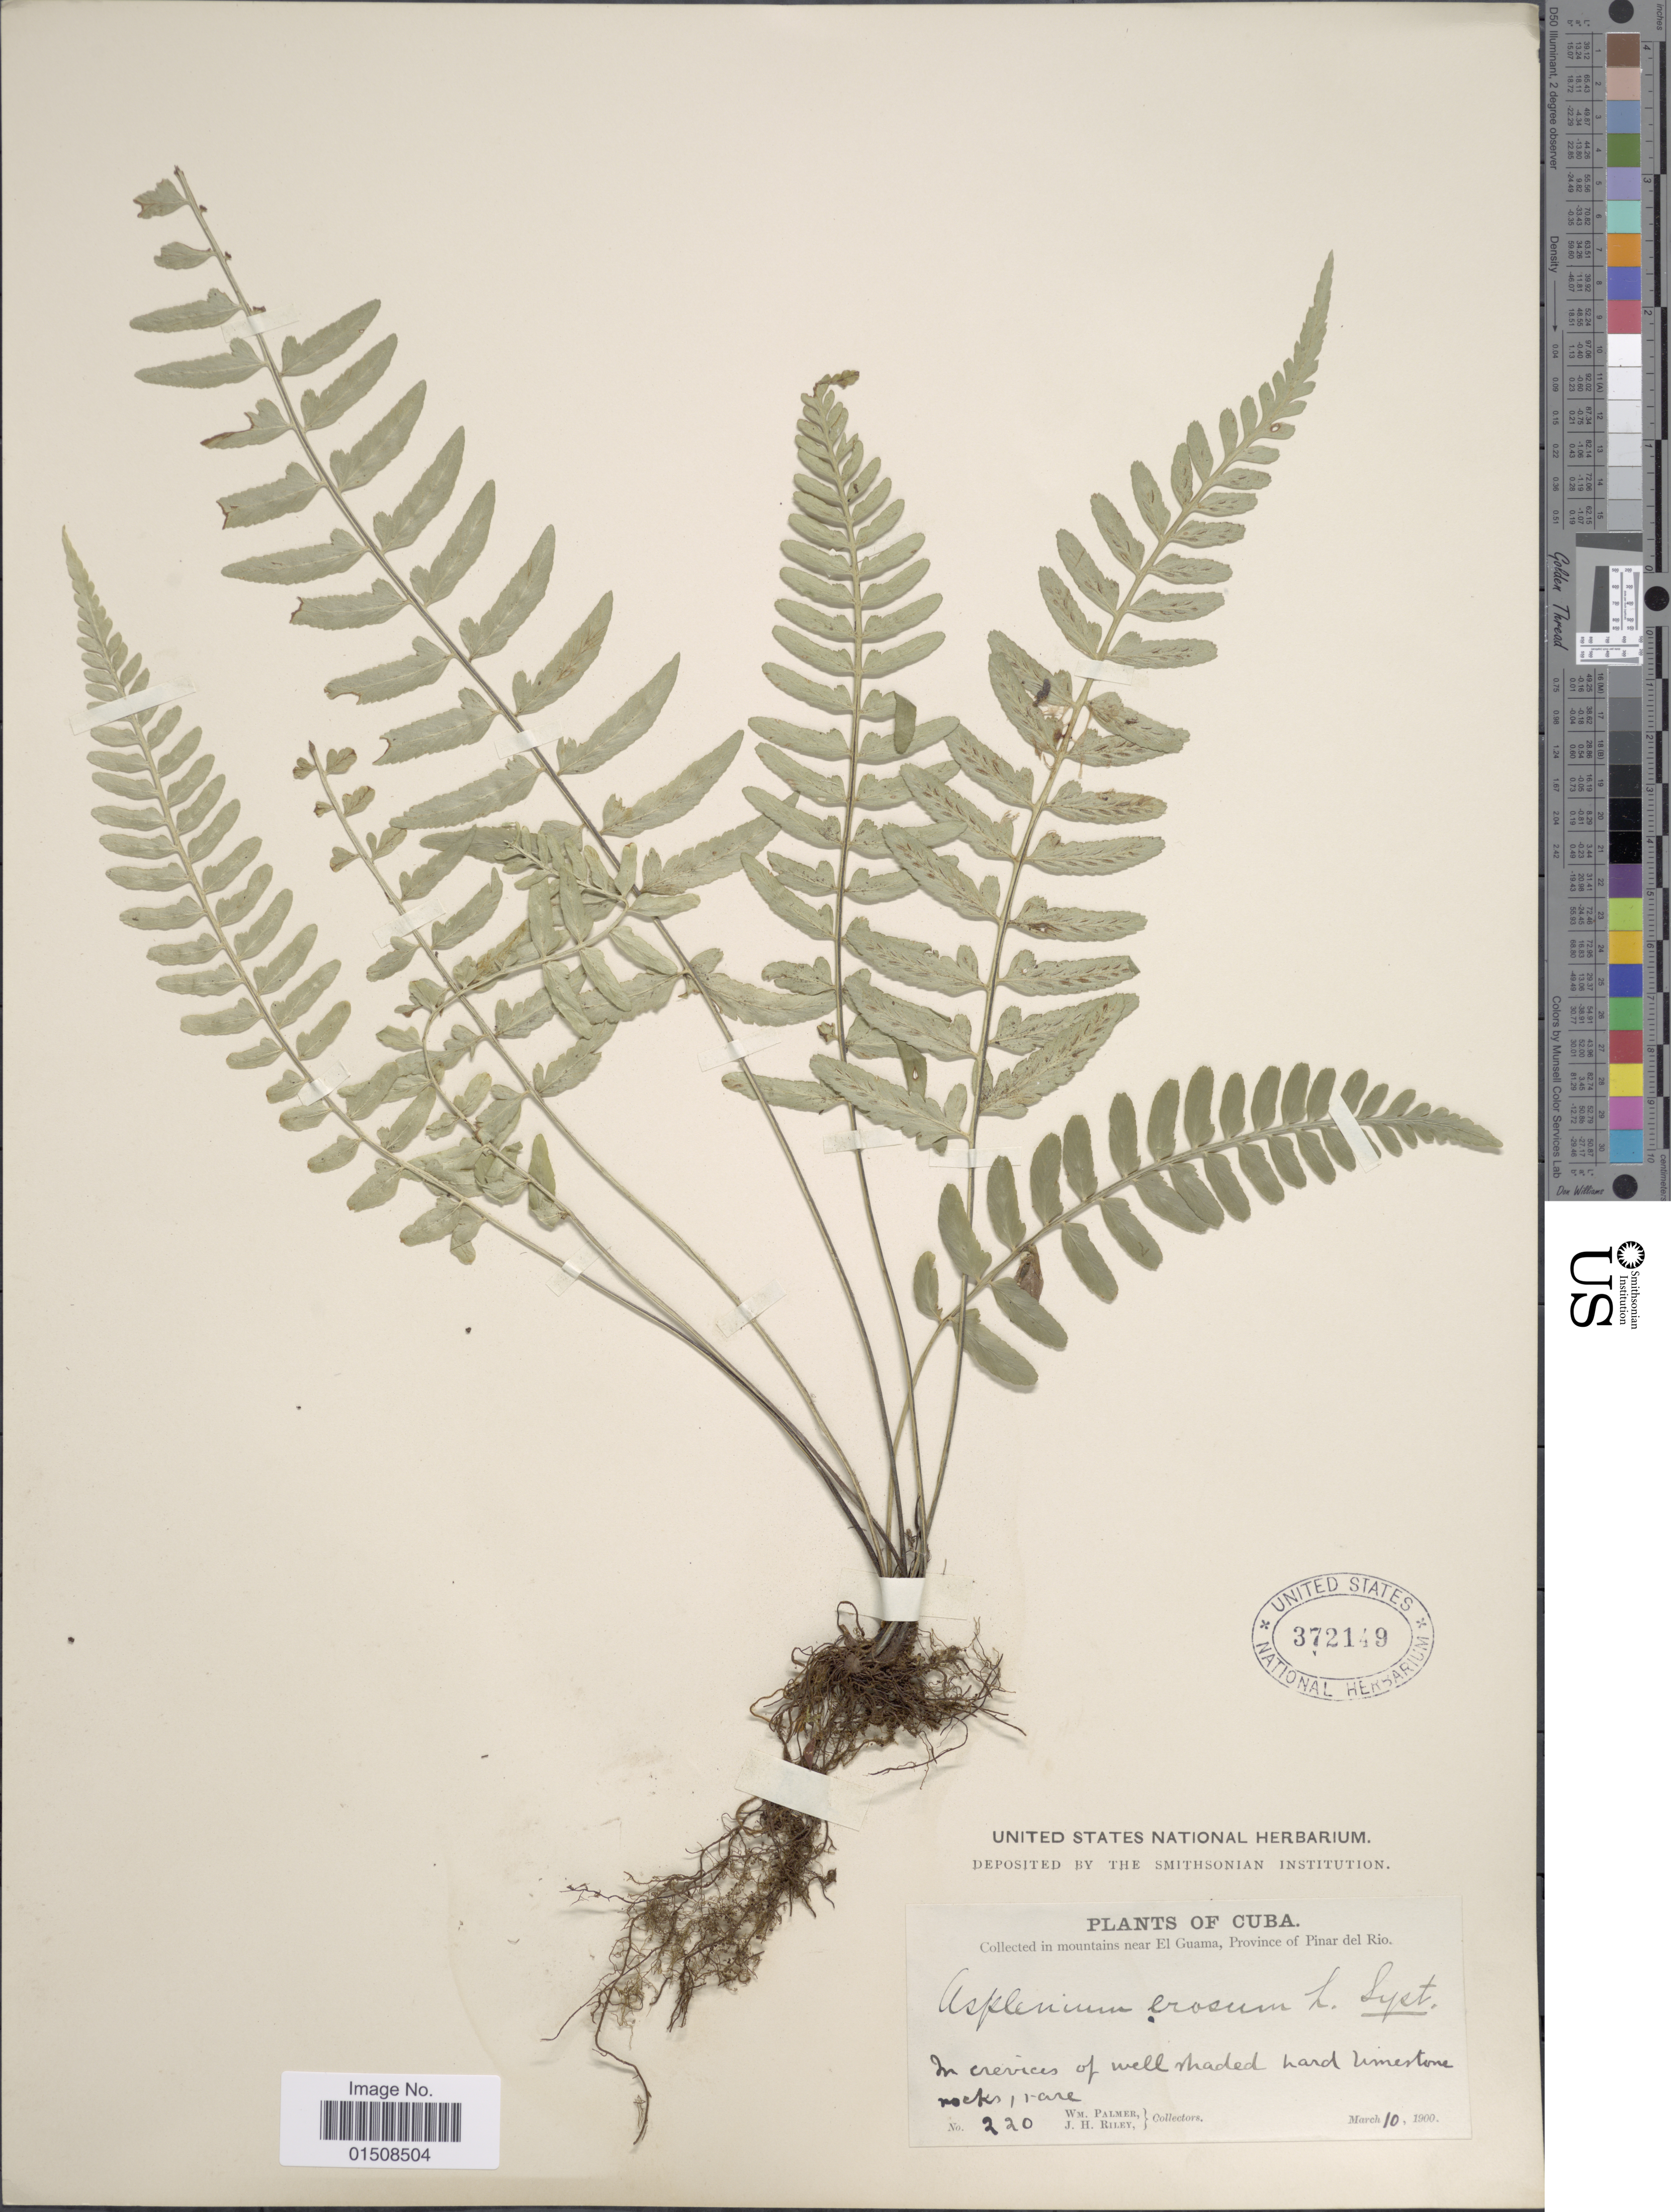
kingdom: Plantae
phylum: Tracheophyta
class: Polypodiopsida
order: Polypodiales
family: Aspleniaceae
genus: Asplenium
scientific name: Asplenium auritum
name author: Sw.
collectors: W. Palmer & J. H. Riley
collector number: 220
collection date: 1900-03-10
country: Cuba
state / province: Pinar del Río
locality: In mountains near El Guama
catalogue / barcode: US 372149